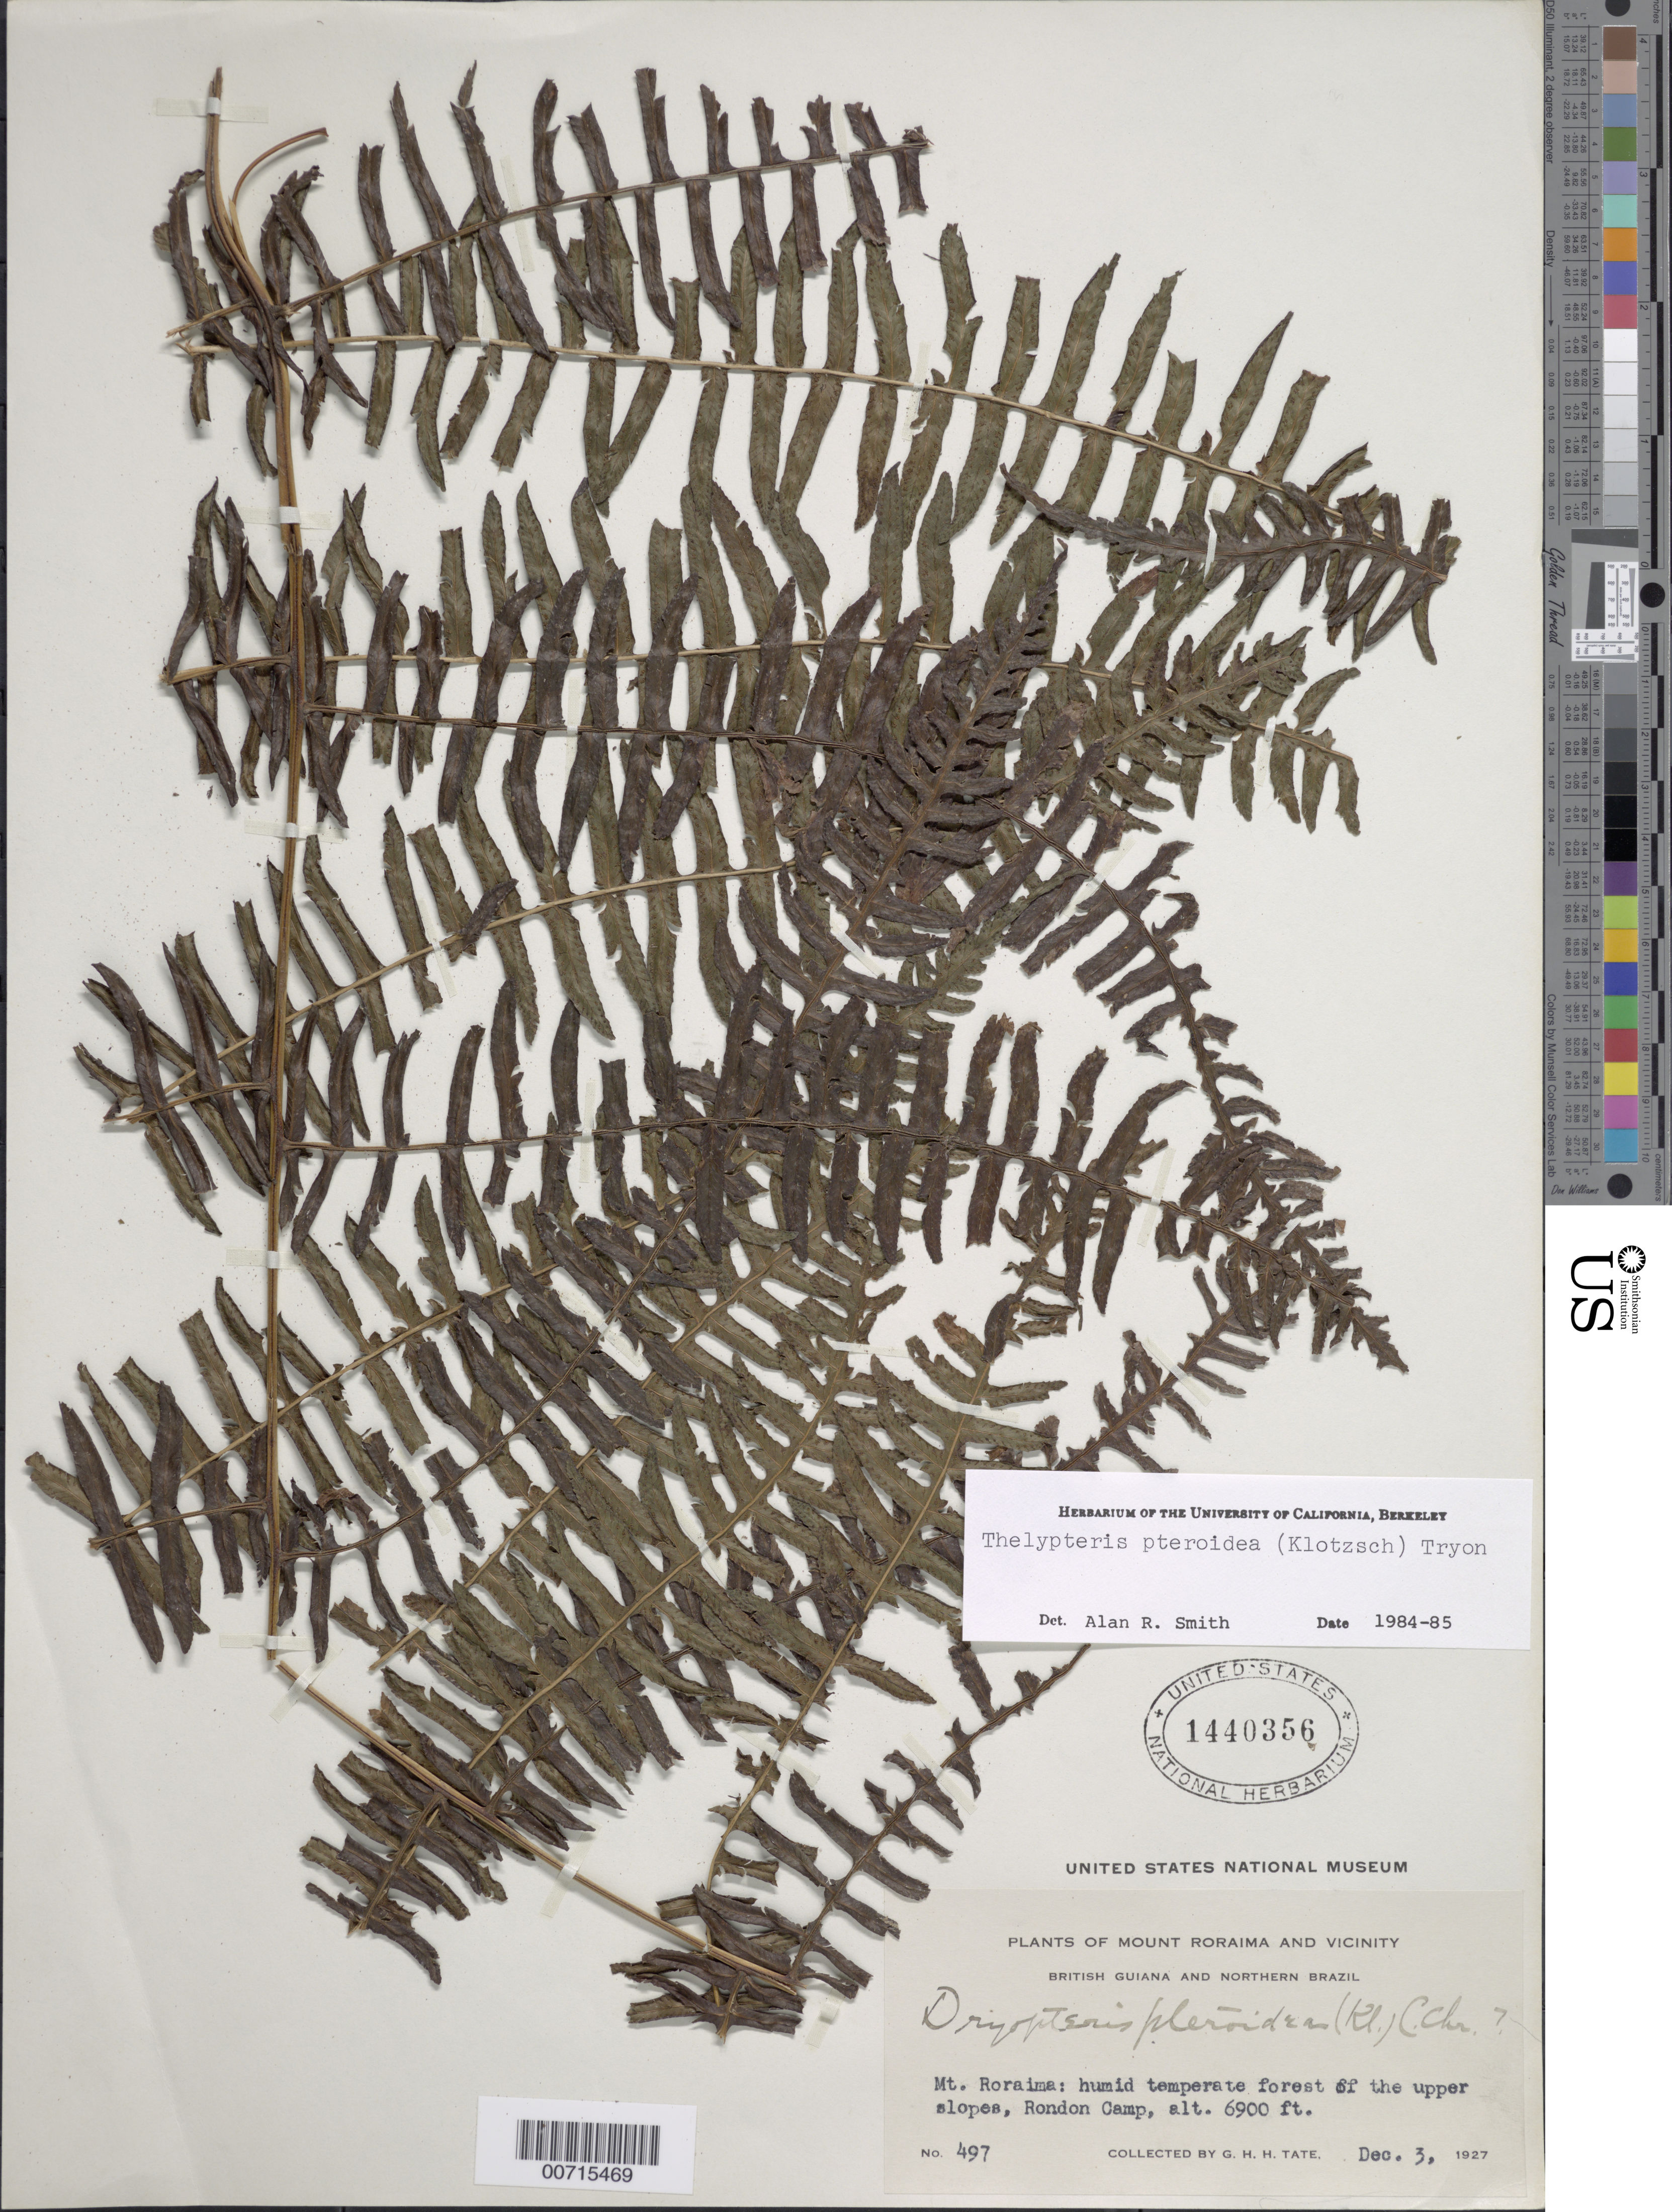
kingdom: Plantae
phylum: Tracheophyta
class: Polypodiopsida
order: Polypodiales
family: Thelypteridaceae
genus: Amauropelta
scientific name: Amauropelta pteroidea (Klotzsch) comb. nov., ined 2015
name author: (Klotzsch)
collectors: G. H. H.Tate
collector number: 497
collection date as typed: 3-Dec-27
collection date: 1927-12-03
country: Guyana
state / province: Cuyuni-Mazaruni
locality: Mt. Roraima, Rondón Camp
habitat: Humid temperate forest of upper slopes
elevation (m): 2103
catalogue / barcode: US 1440356